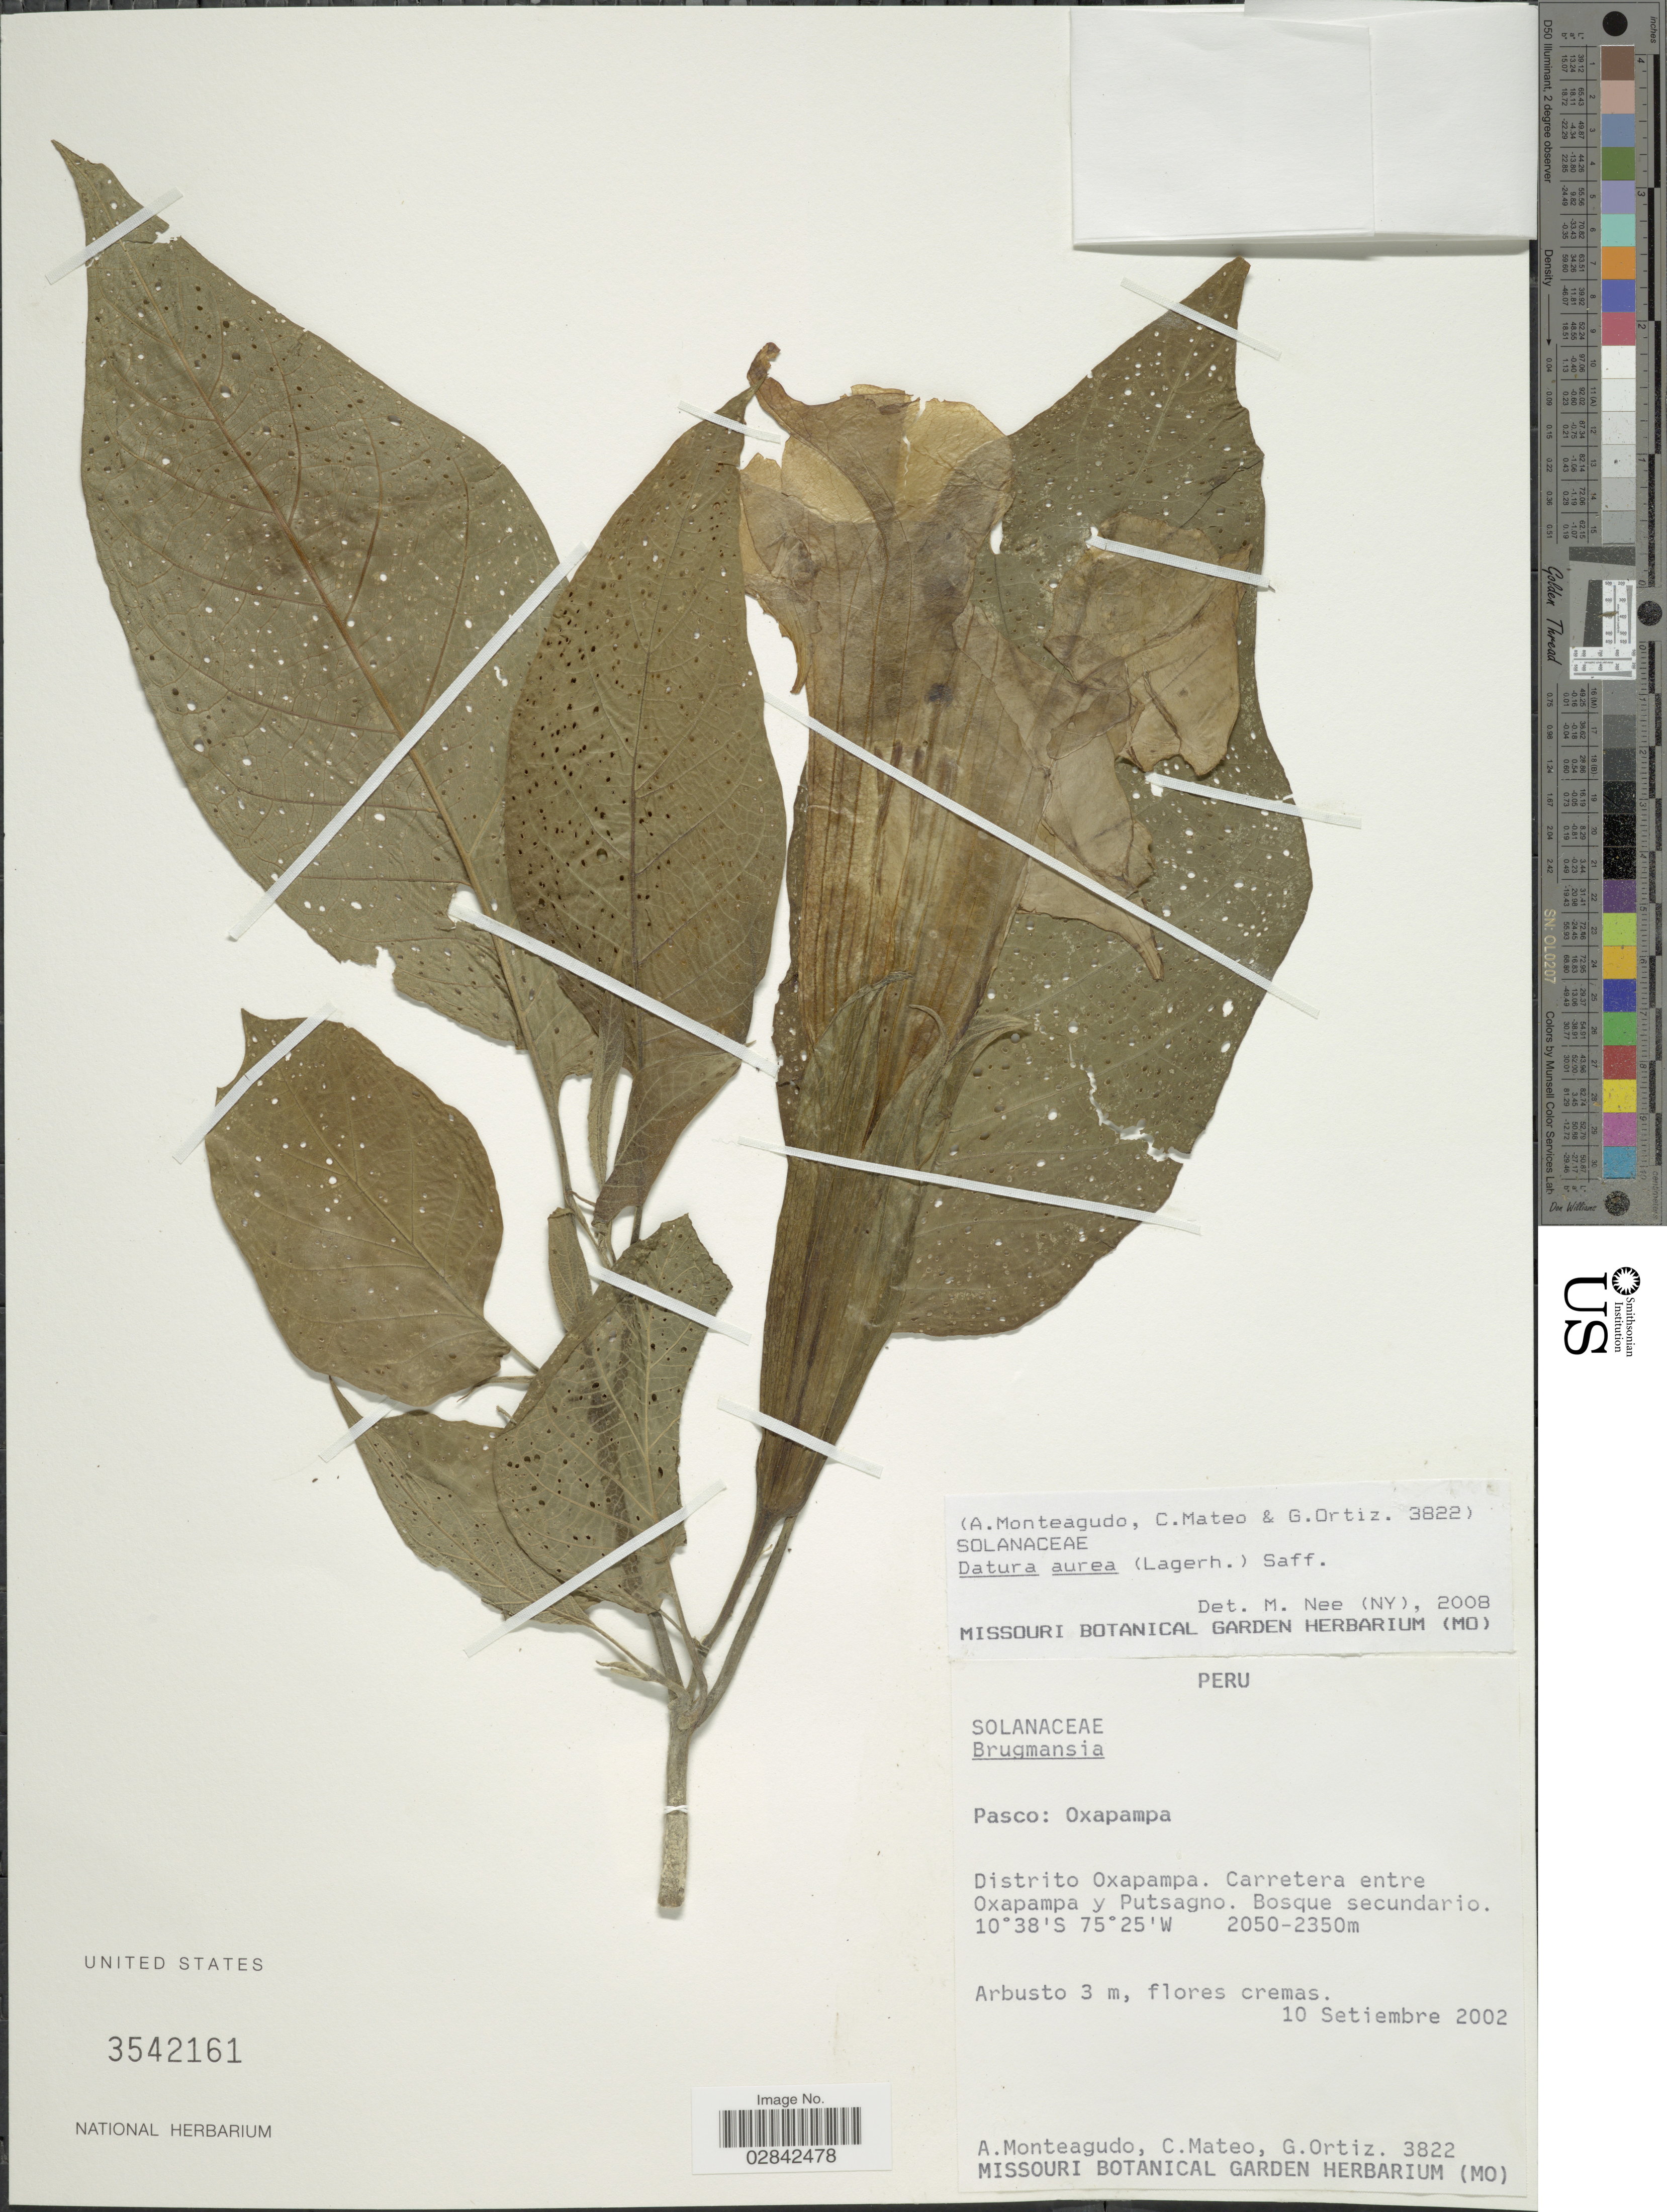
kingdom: Plantae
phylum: Tracheophyta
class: Magnoliopsida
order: Solanales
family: Solanaceae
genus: Brugmansia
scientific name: Brugmansia aurea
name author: Lagerh.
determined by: (US) Smithsonian Institution - National Museum of Natural History - Department of Botany (UNITED STATES)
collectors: A. Monteagudo, C. Mateo & G. Ortiz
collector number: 3822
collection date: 2002-09-10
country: Peru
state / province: Pasco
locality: Oxapampa, Distrito Oxapampa. Carretera entre Oxapampa y Putsagno.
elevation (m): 2050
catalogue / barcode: US 3542161